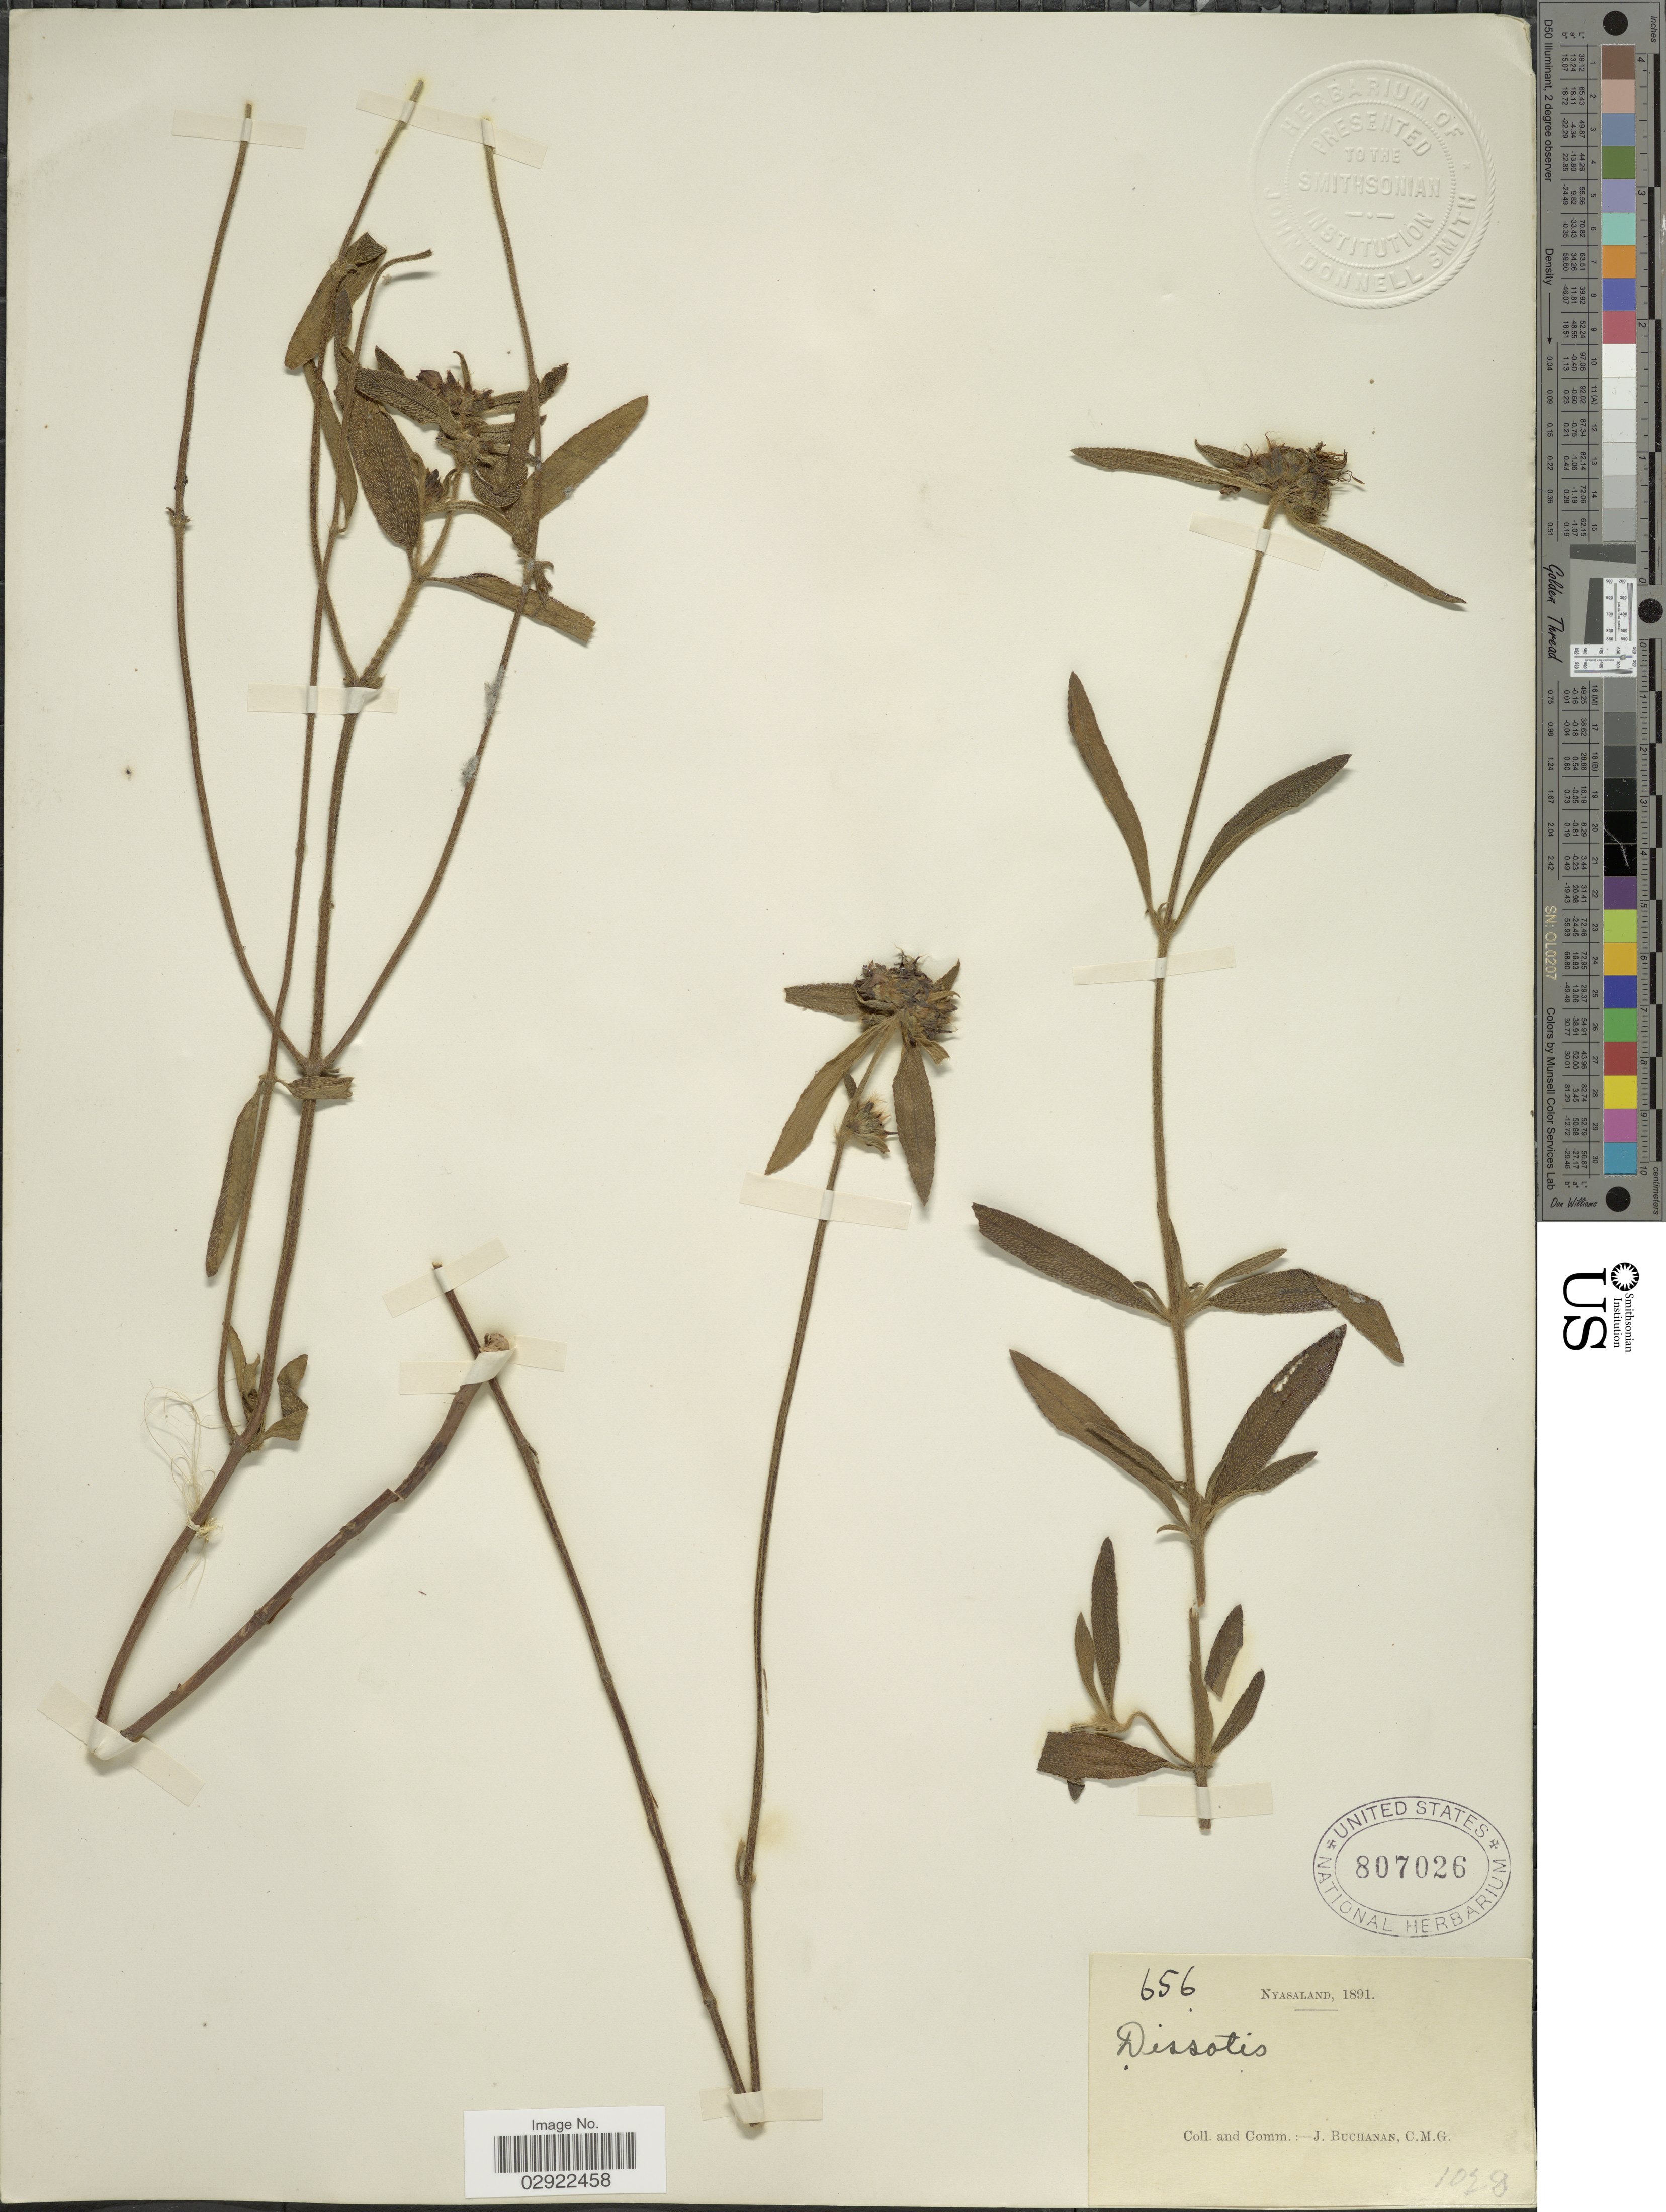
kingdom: Plantae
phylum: Tracheophyta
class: Magnoliopsida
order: Myrtales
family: Melastomataceae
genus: Antherotoma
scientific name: Antherotoma phaeotricha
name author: (Hochst.) Jacq.-Fél.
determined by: Strong, Mark T., (BOT), Smithsonian Institution - National Museum of Natural History (UNITED STATES)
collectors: J. Buchanan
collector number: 656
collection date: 1891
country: Malawi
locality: Nyasaland.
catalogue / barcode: US 807026